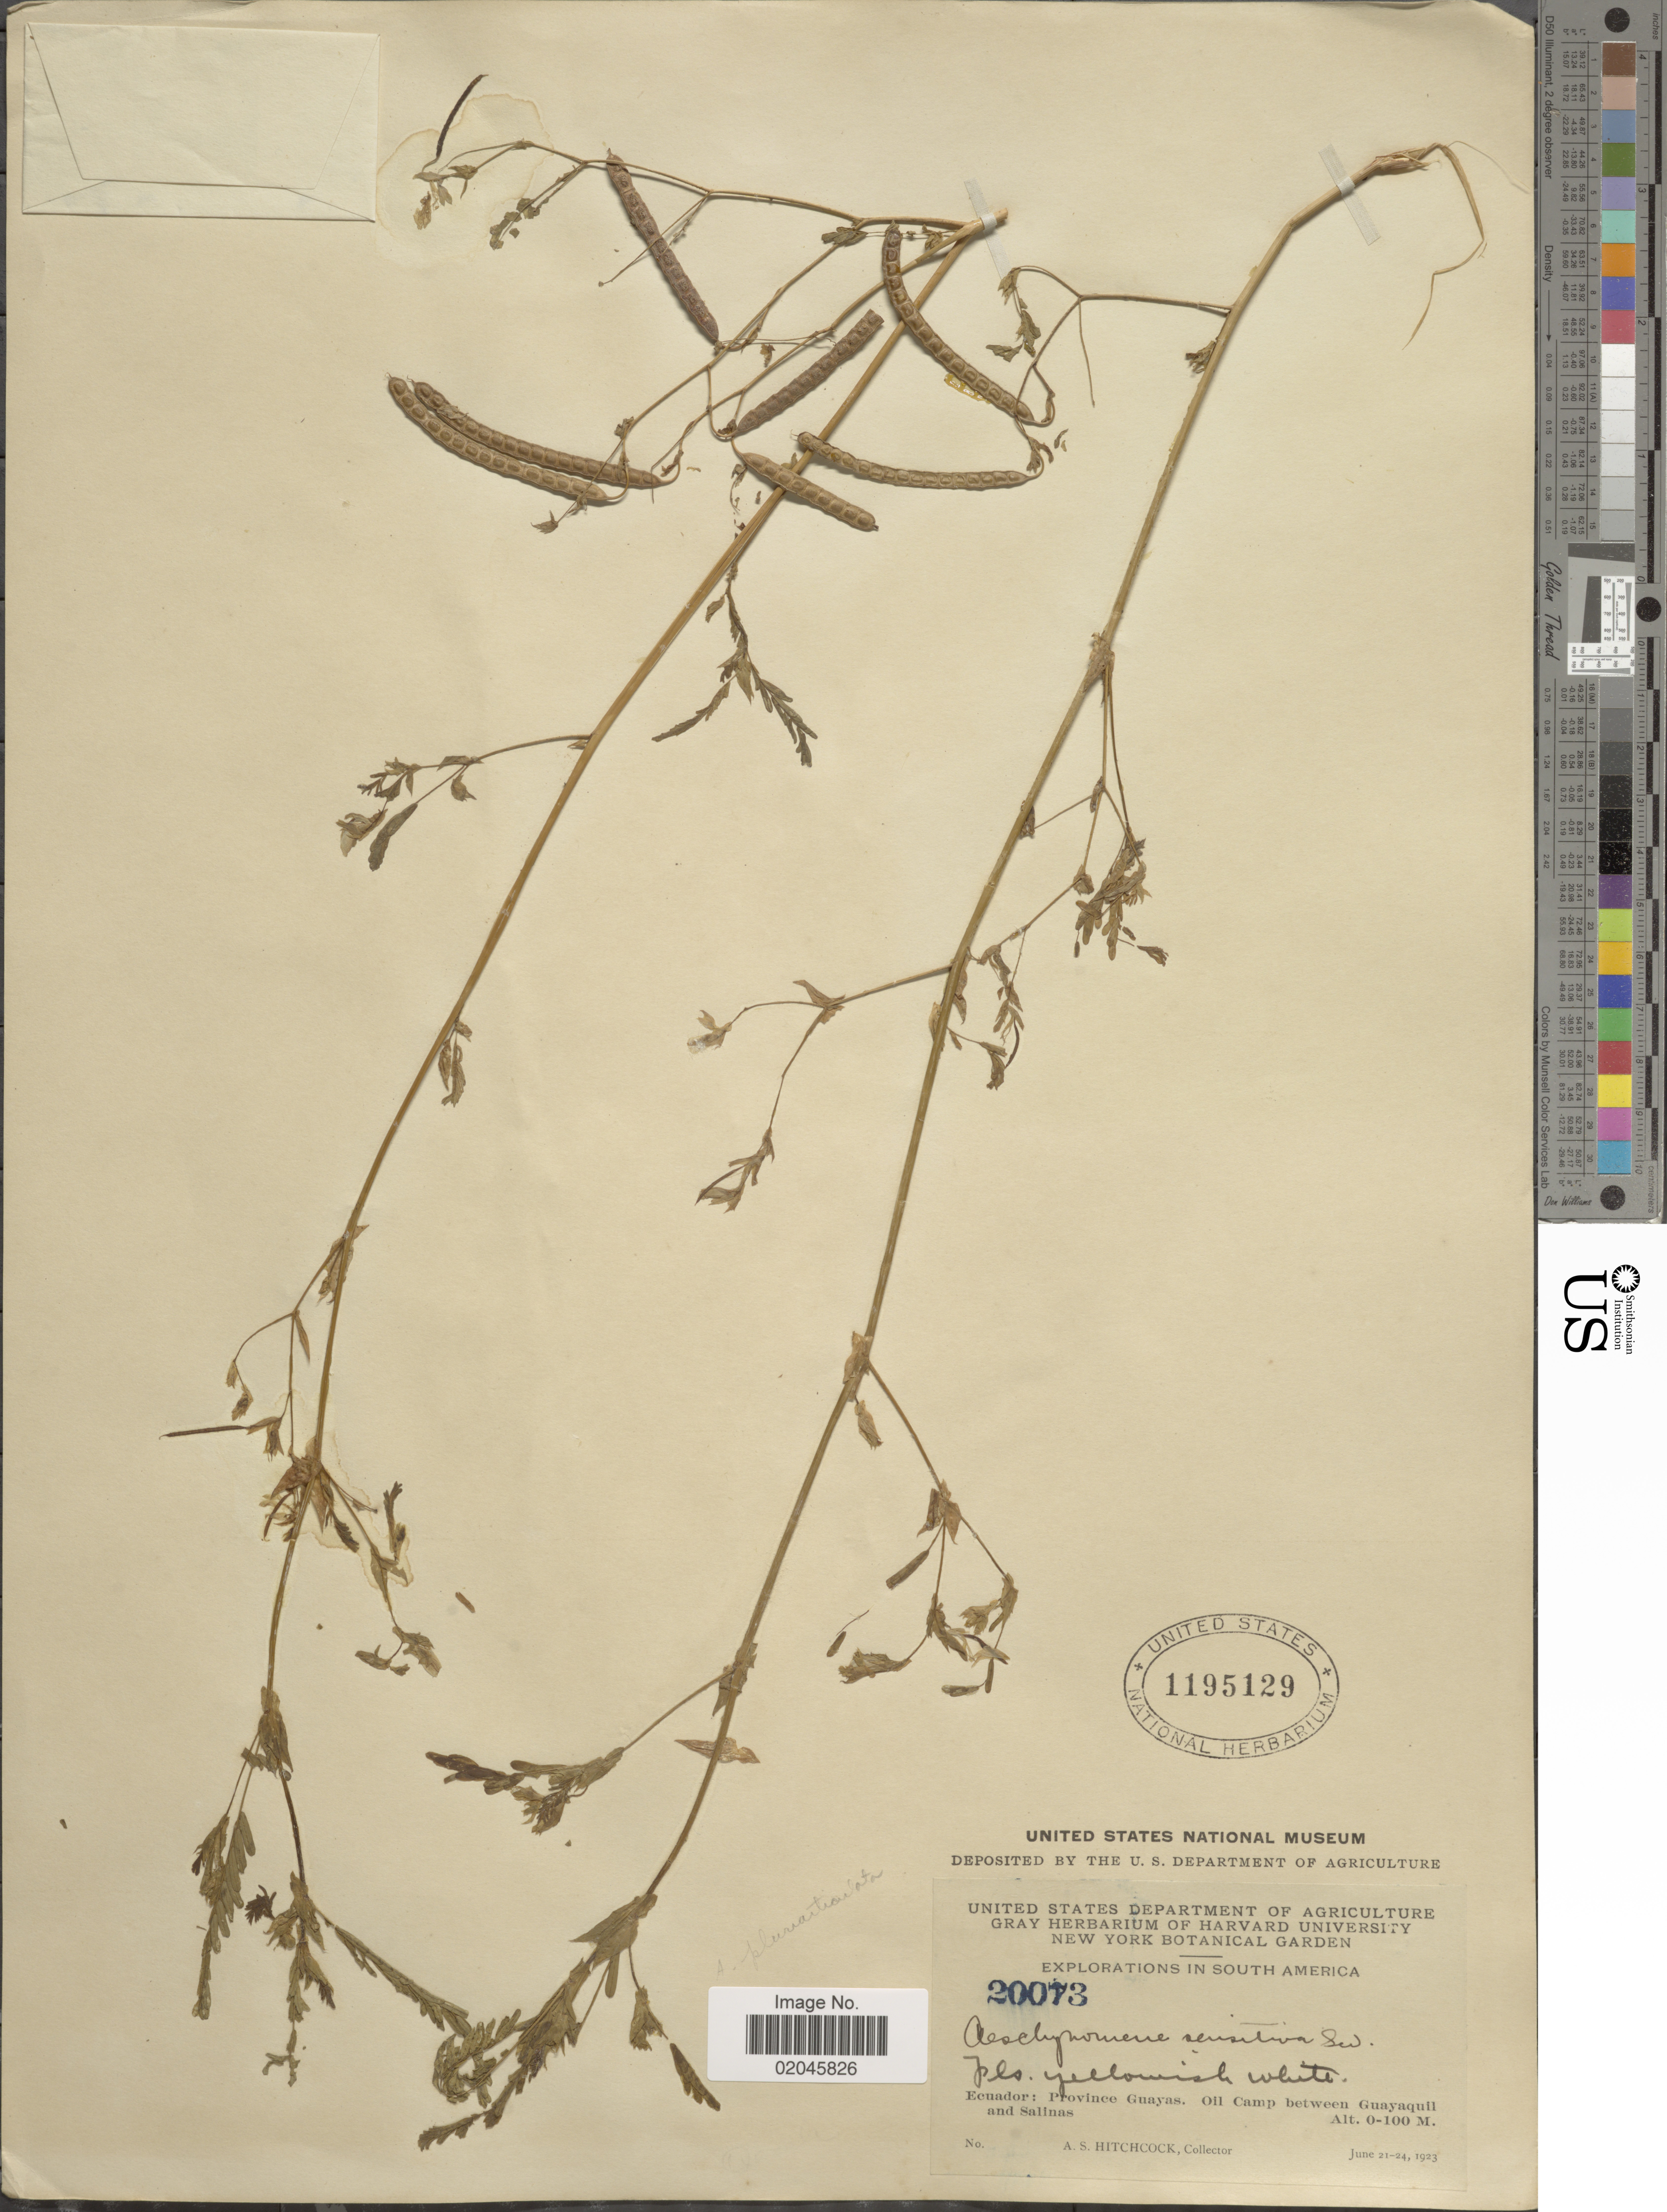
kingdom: Plantae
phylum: Tracheophyta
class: Magnoliopsida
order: Fabales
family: Fabaceae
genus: Aeschynomene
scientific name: Aeschynomene pluriarticulata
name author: G. Don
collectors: A. S. Hitchcock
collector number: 20073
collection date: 1923-06-21/1923-06-24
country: Ecuador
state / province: Guayas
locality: South America, on camp between Guayaquil and Salinas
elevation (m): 0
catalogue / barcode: US 1195129